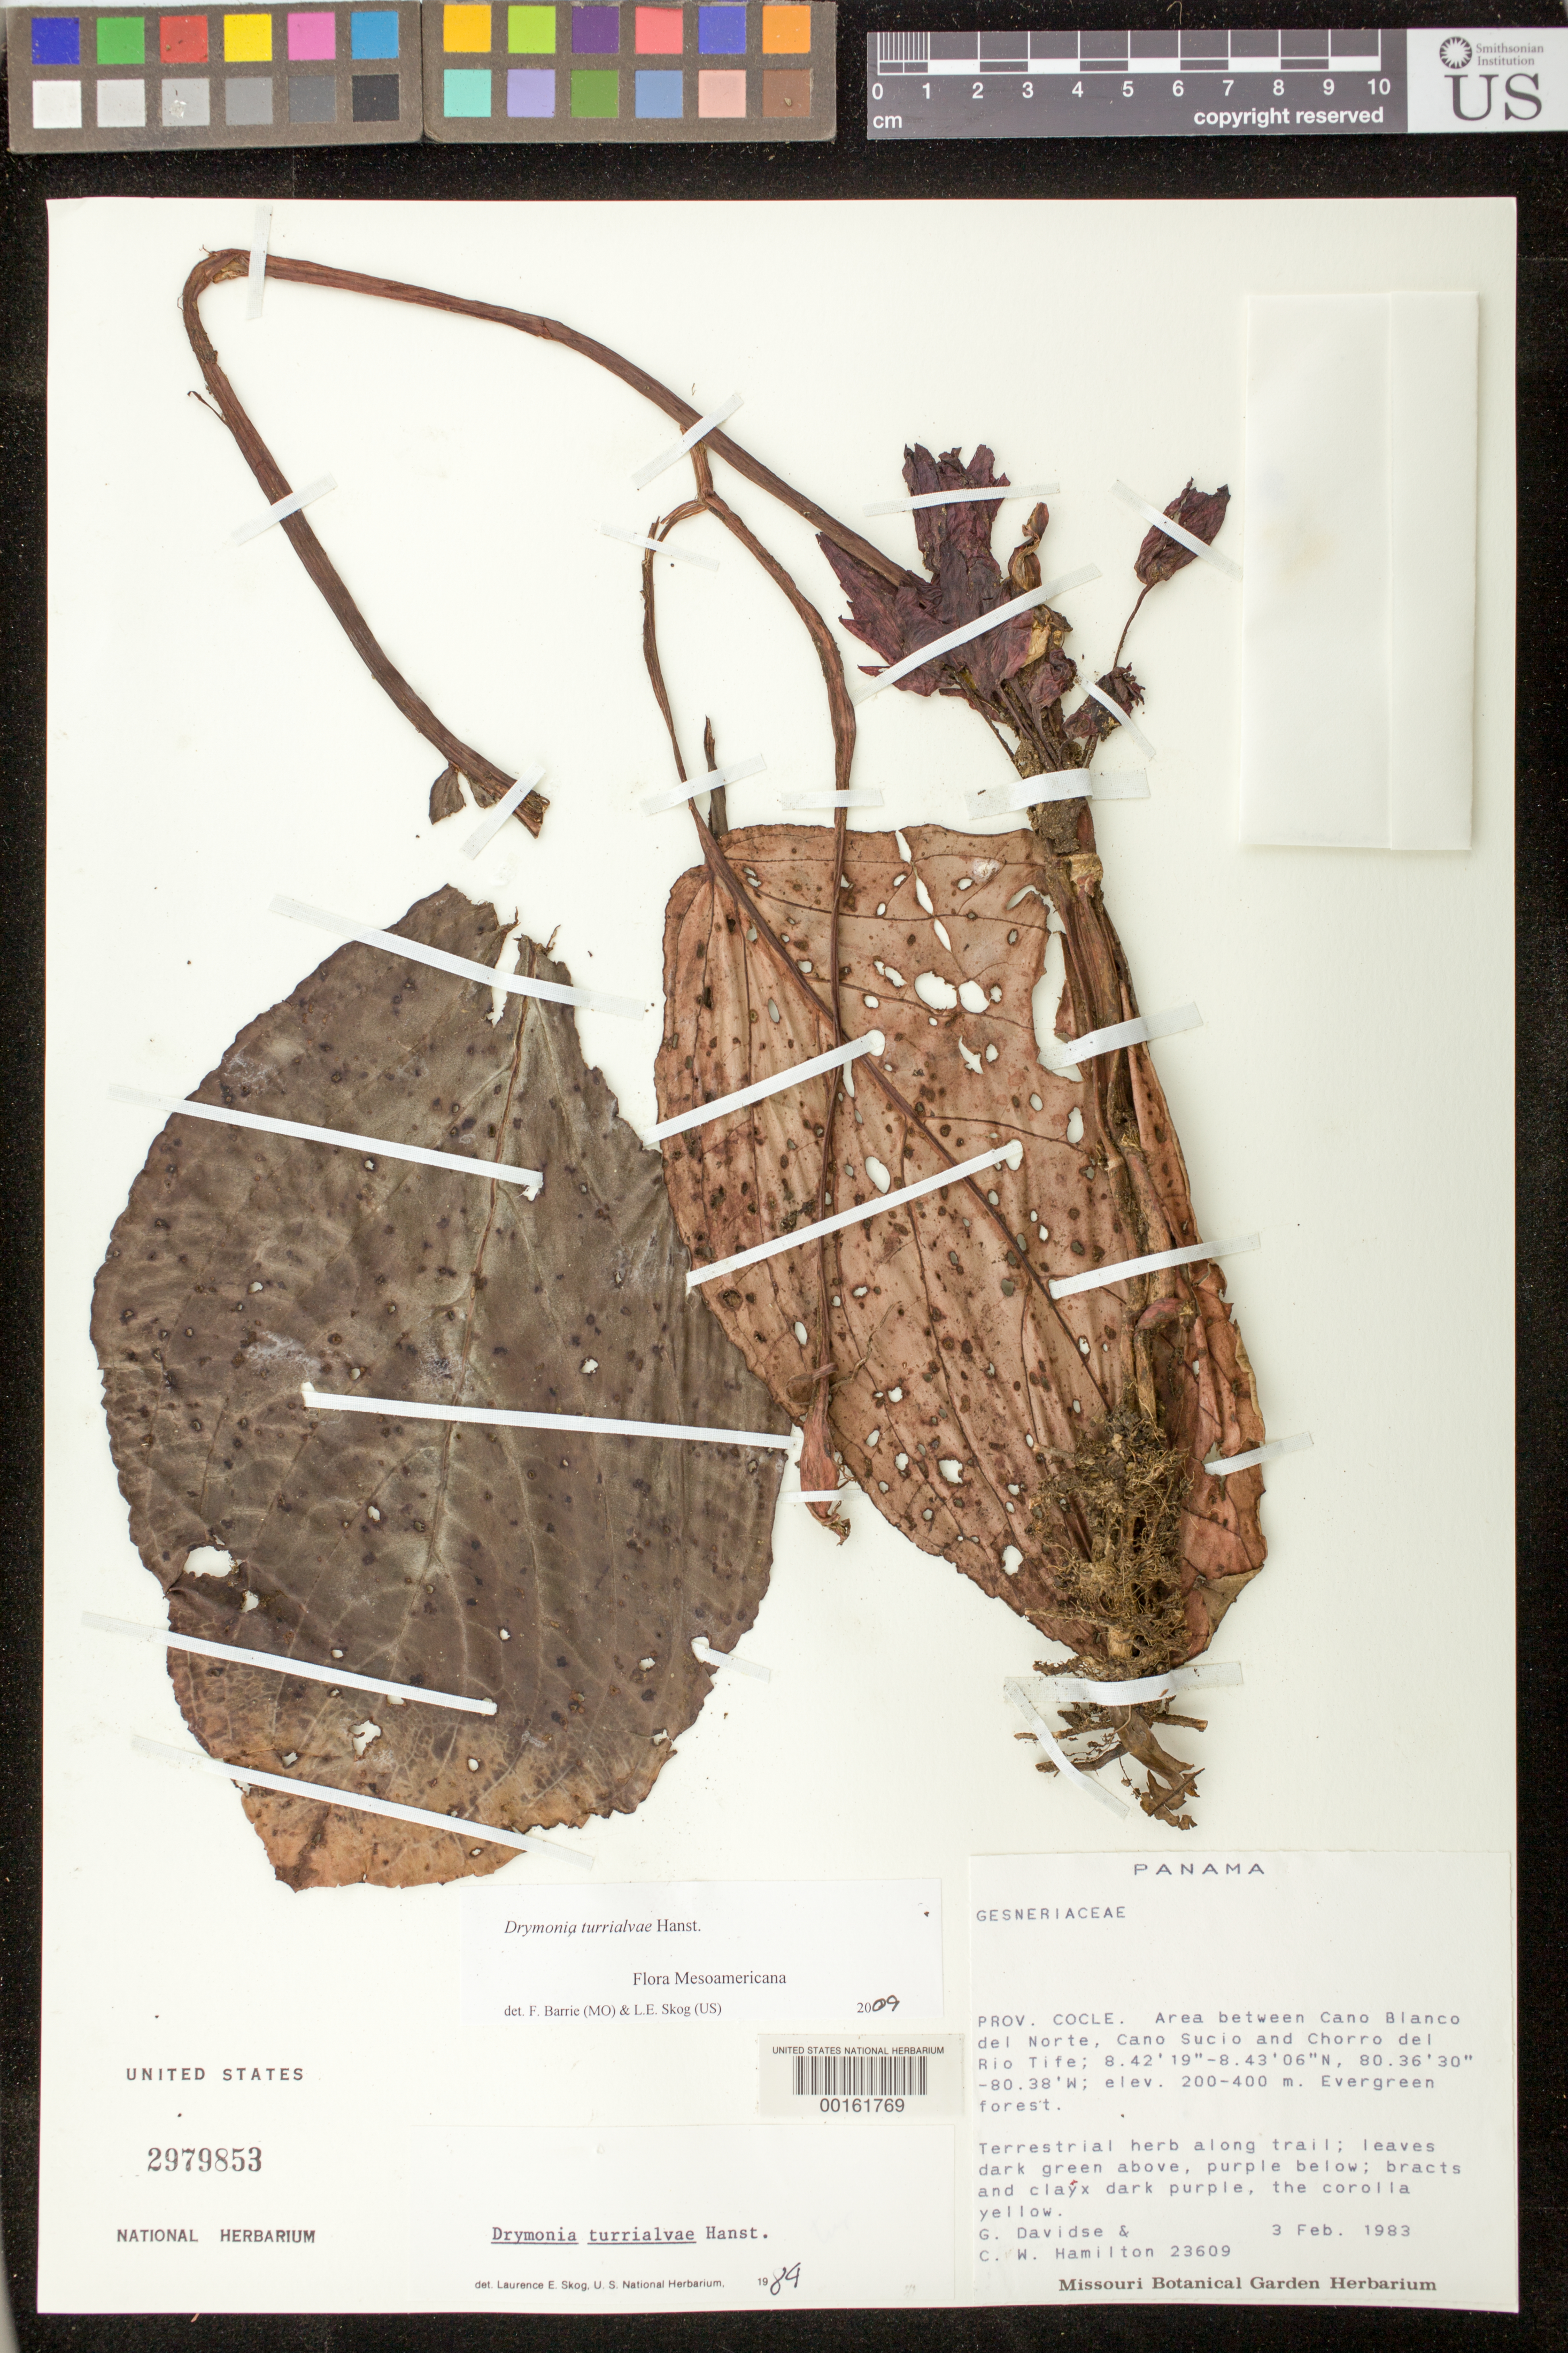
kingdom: Plantae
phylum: Tracheophyta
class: Magnoliopsida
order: Lamiales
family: Gesneriaceae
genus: Drymonia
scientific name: Drymonia turrialvae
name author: Hanst.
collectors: G. Davidse & C. W. Hamilton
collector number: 23609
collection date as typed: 03 Feb 1983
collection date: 1983-02-03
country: Panama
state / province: Coclé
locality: Area between Cano Blanco del Norte, Cano Sucio and Chorro del Rio Tife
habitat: Evergreen forest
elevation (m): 200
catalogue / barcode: US 2979853